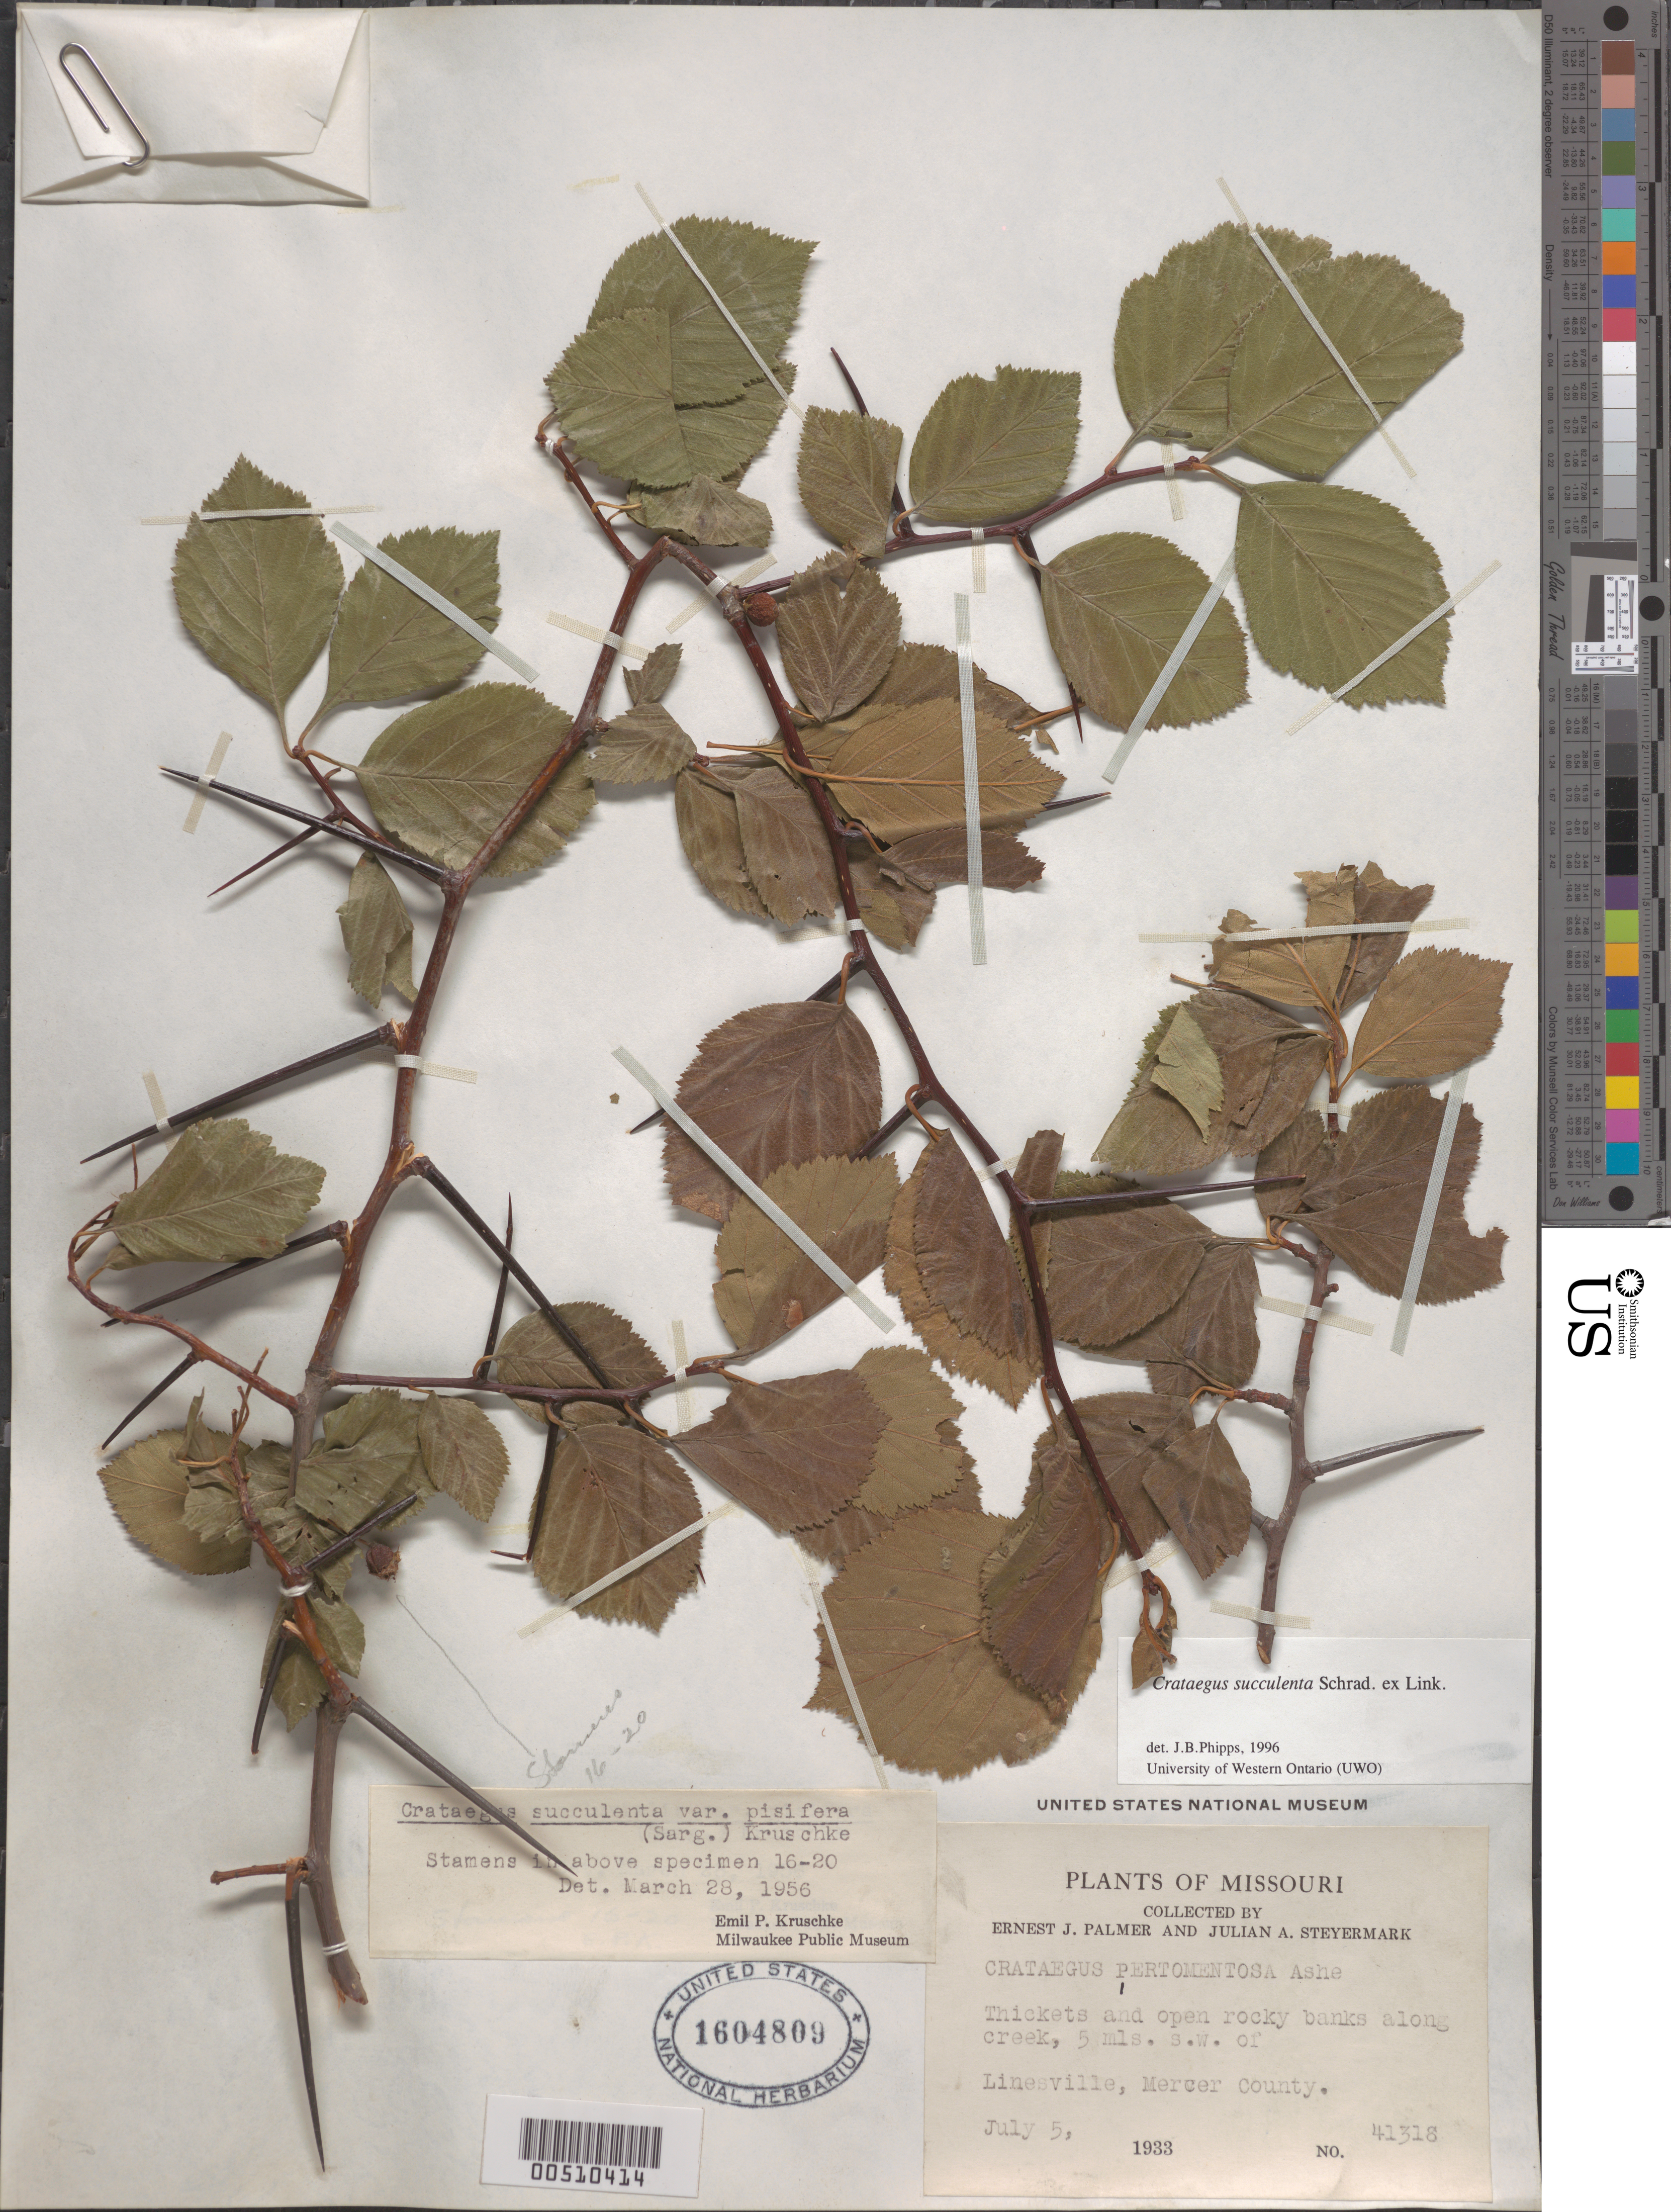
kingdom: Plantae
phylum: Tracheophyta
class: Magnoliopsida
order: Rosales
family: Rosaceae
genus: Crataegus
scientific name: Crataegus succulenta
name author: Schrad. ex Link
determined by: Phipps, James B., (UWO), University of Western Ontario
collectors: E. J. Palmer & J. Steyermark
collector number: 41318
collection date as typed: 05 Jul 1933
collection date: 1933-07-05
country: United States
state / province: Missouri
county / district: Mercer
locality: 5 mi. SW of Linesville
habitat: Thickets and open rocky banks along creek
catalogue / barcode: US 1604809